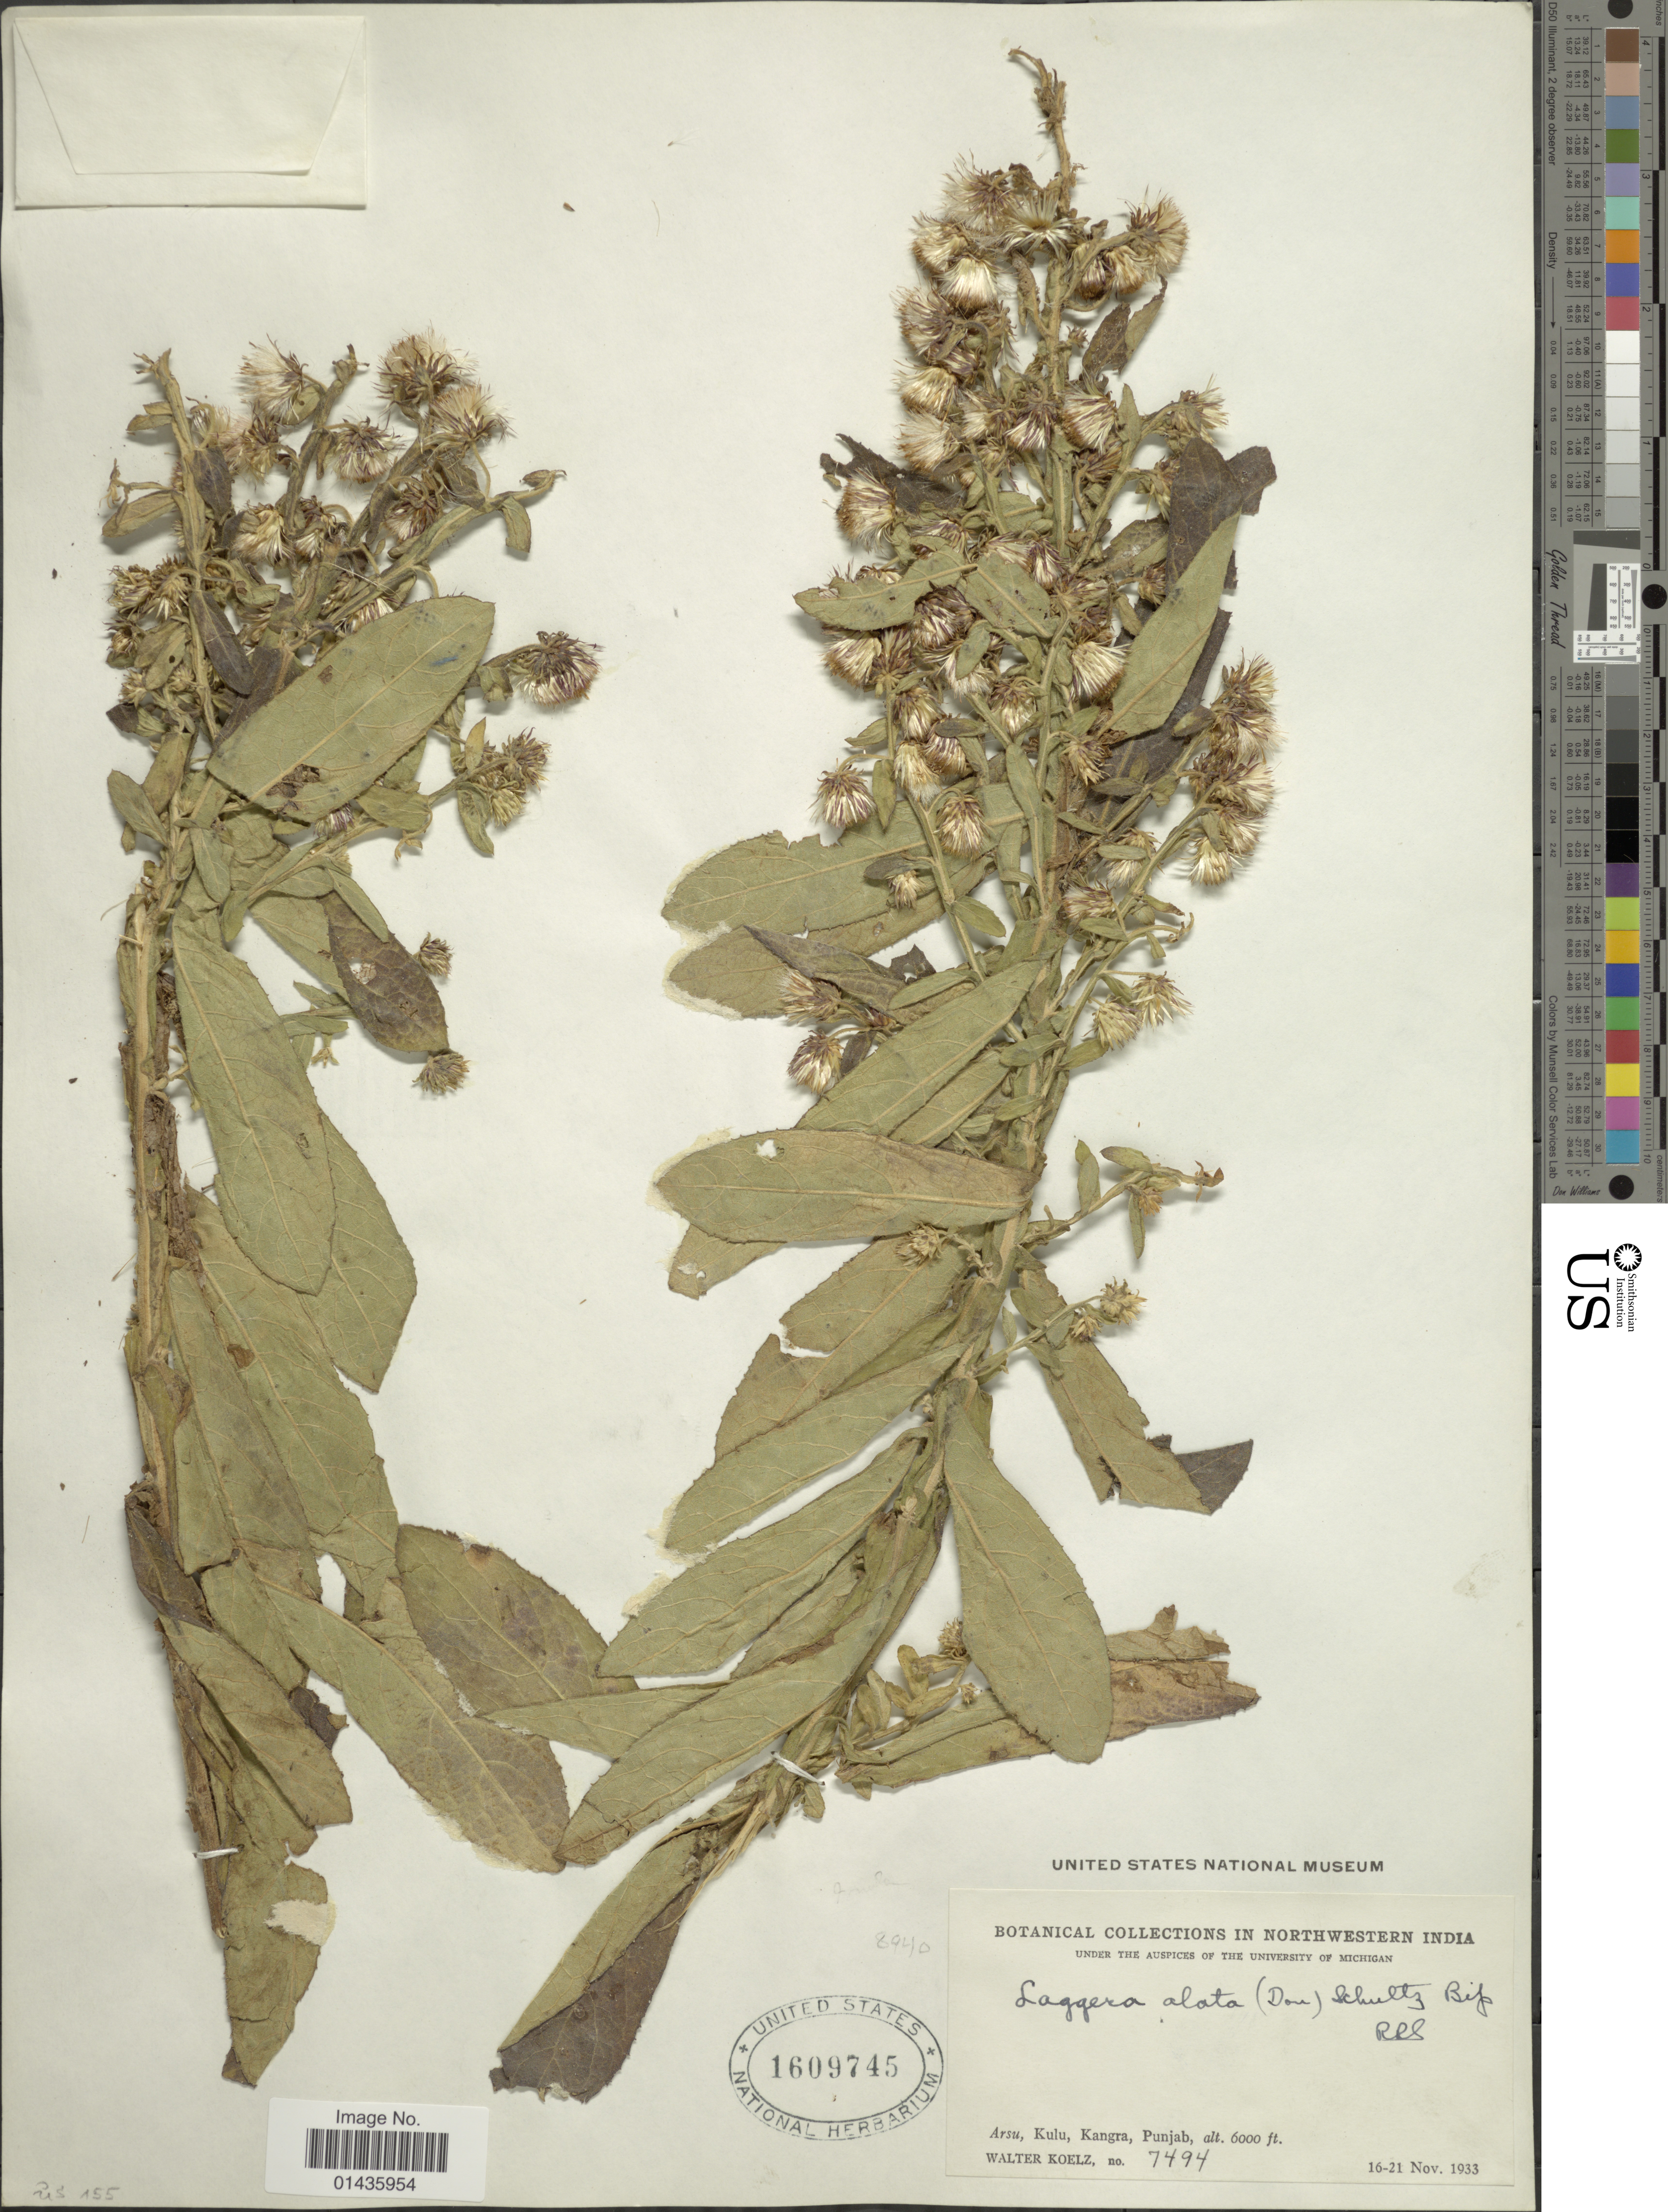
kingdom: Plantae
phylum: Tracheophyta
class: Magnoliopsida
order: Asterales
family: Asteraceae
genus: Laggera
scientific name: Laggera alata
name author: Sch. Bip.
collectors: W. N. Koelz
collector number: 7494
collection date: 1933-11-16/1933-11-21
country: India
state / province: Himachal Pradesh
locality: Northwestern India, Arsu, Kulu, Kangra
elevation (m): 1829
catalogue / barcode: US 1609745